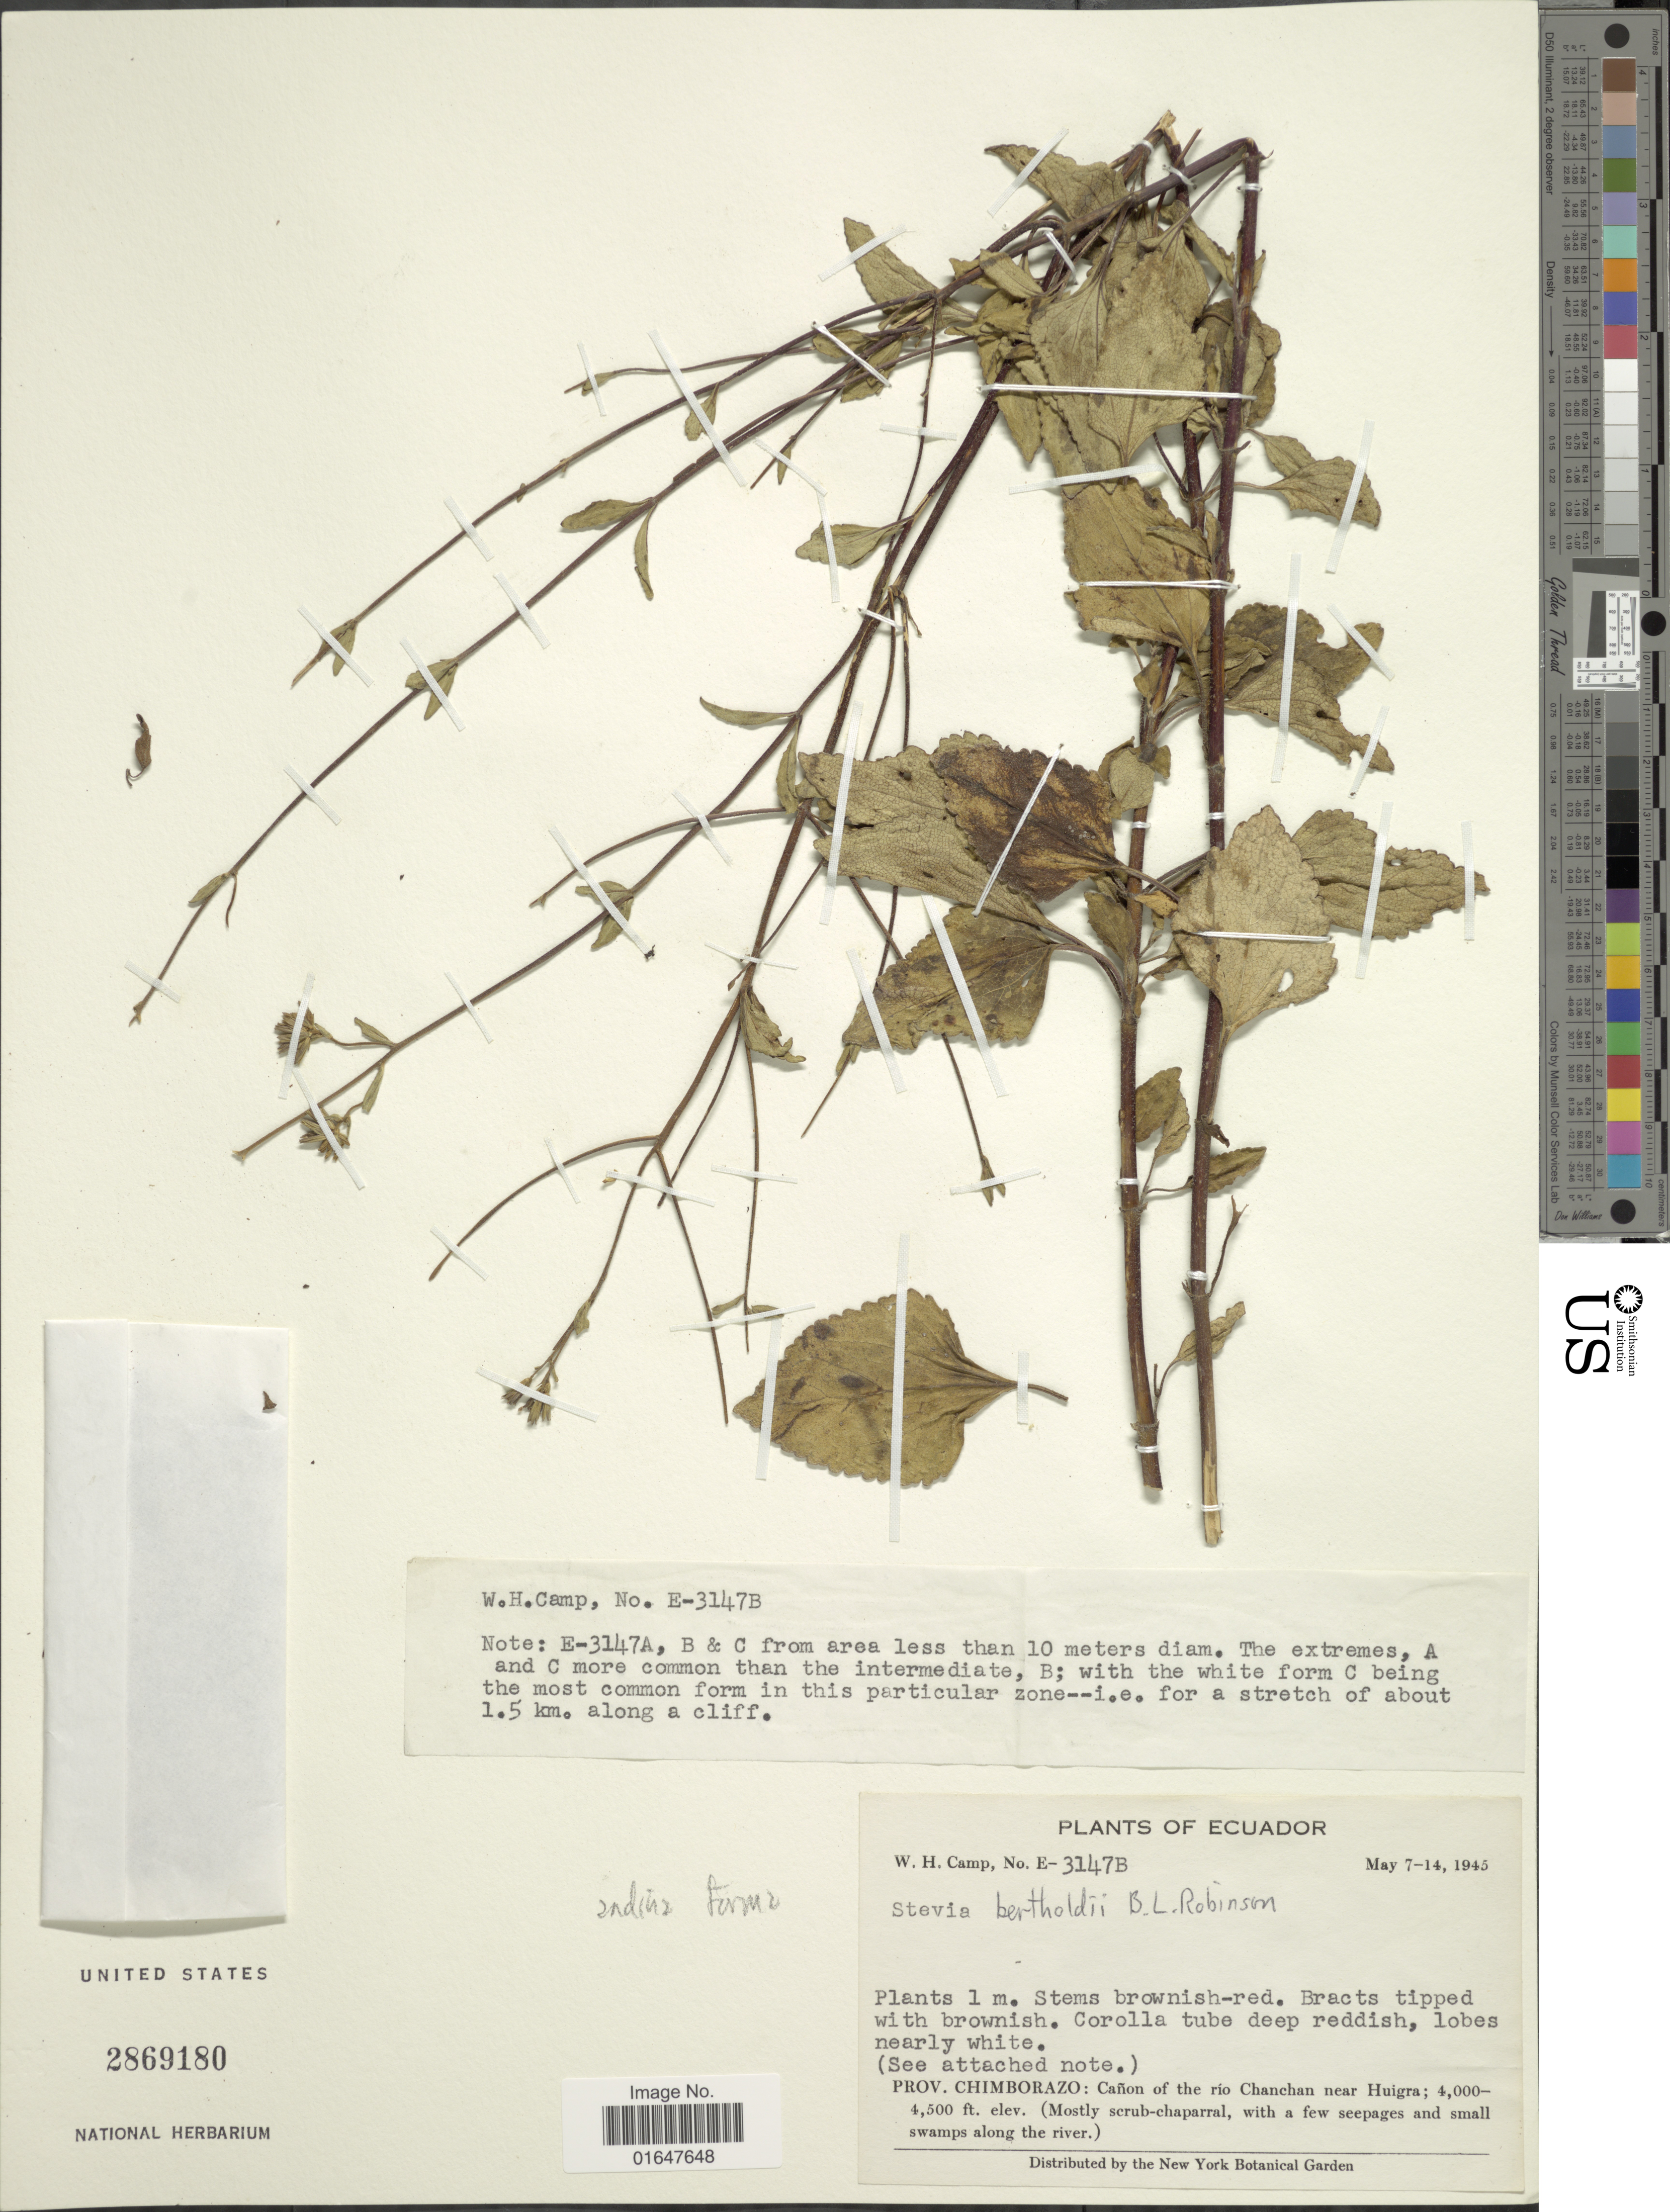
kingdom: Plantae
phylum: Tracheophyta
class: Magnoliopsida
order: Asterales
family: Asteraceae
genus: Stevia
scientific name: Stevia andina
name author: B.L. Rob.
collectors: W. H. Camp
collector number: E-3147B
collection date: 1945-05-07/1945-05-14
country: Ecuador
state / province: Chimborazo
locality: Canon of the rio Chanchan near Huigra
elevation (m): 1219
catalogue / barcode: US 2869180